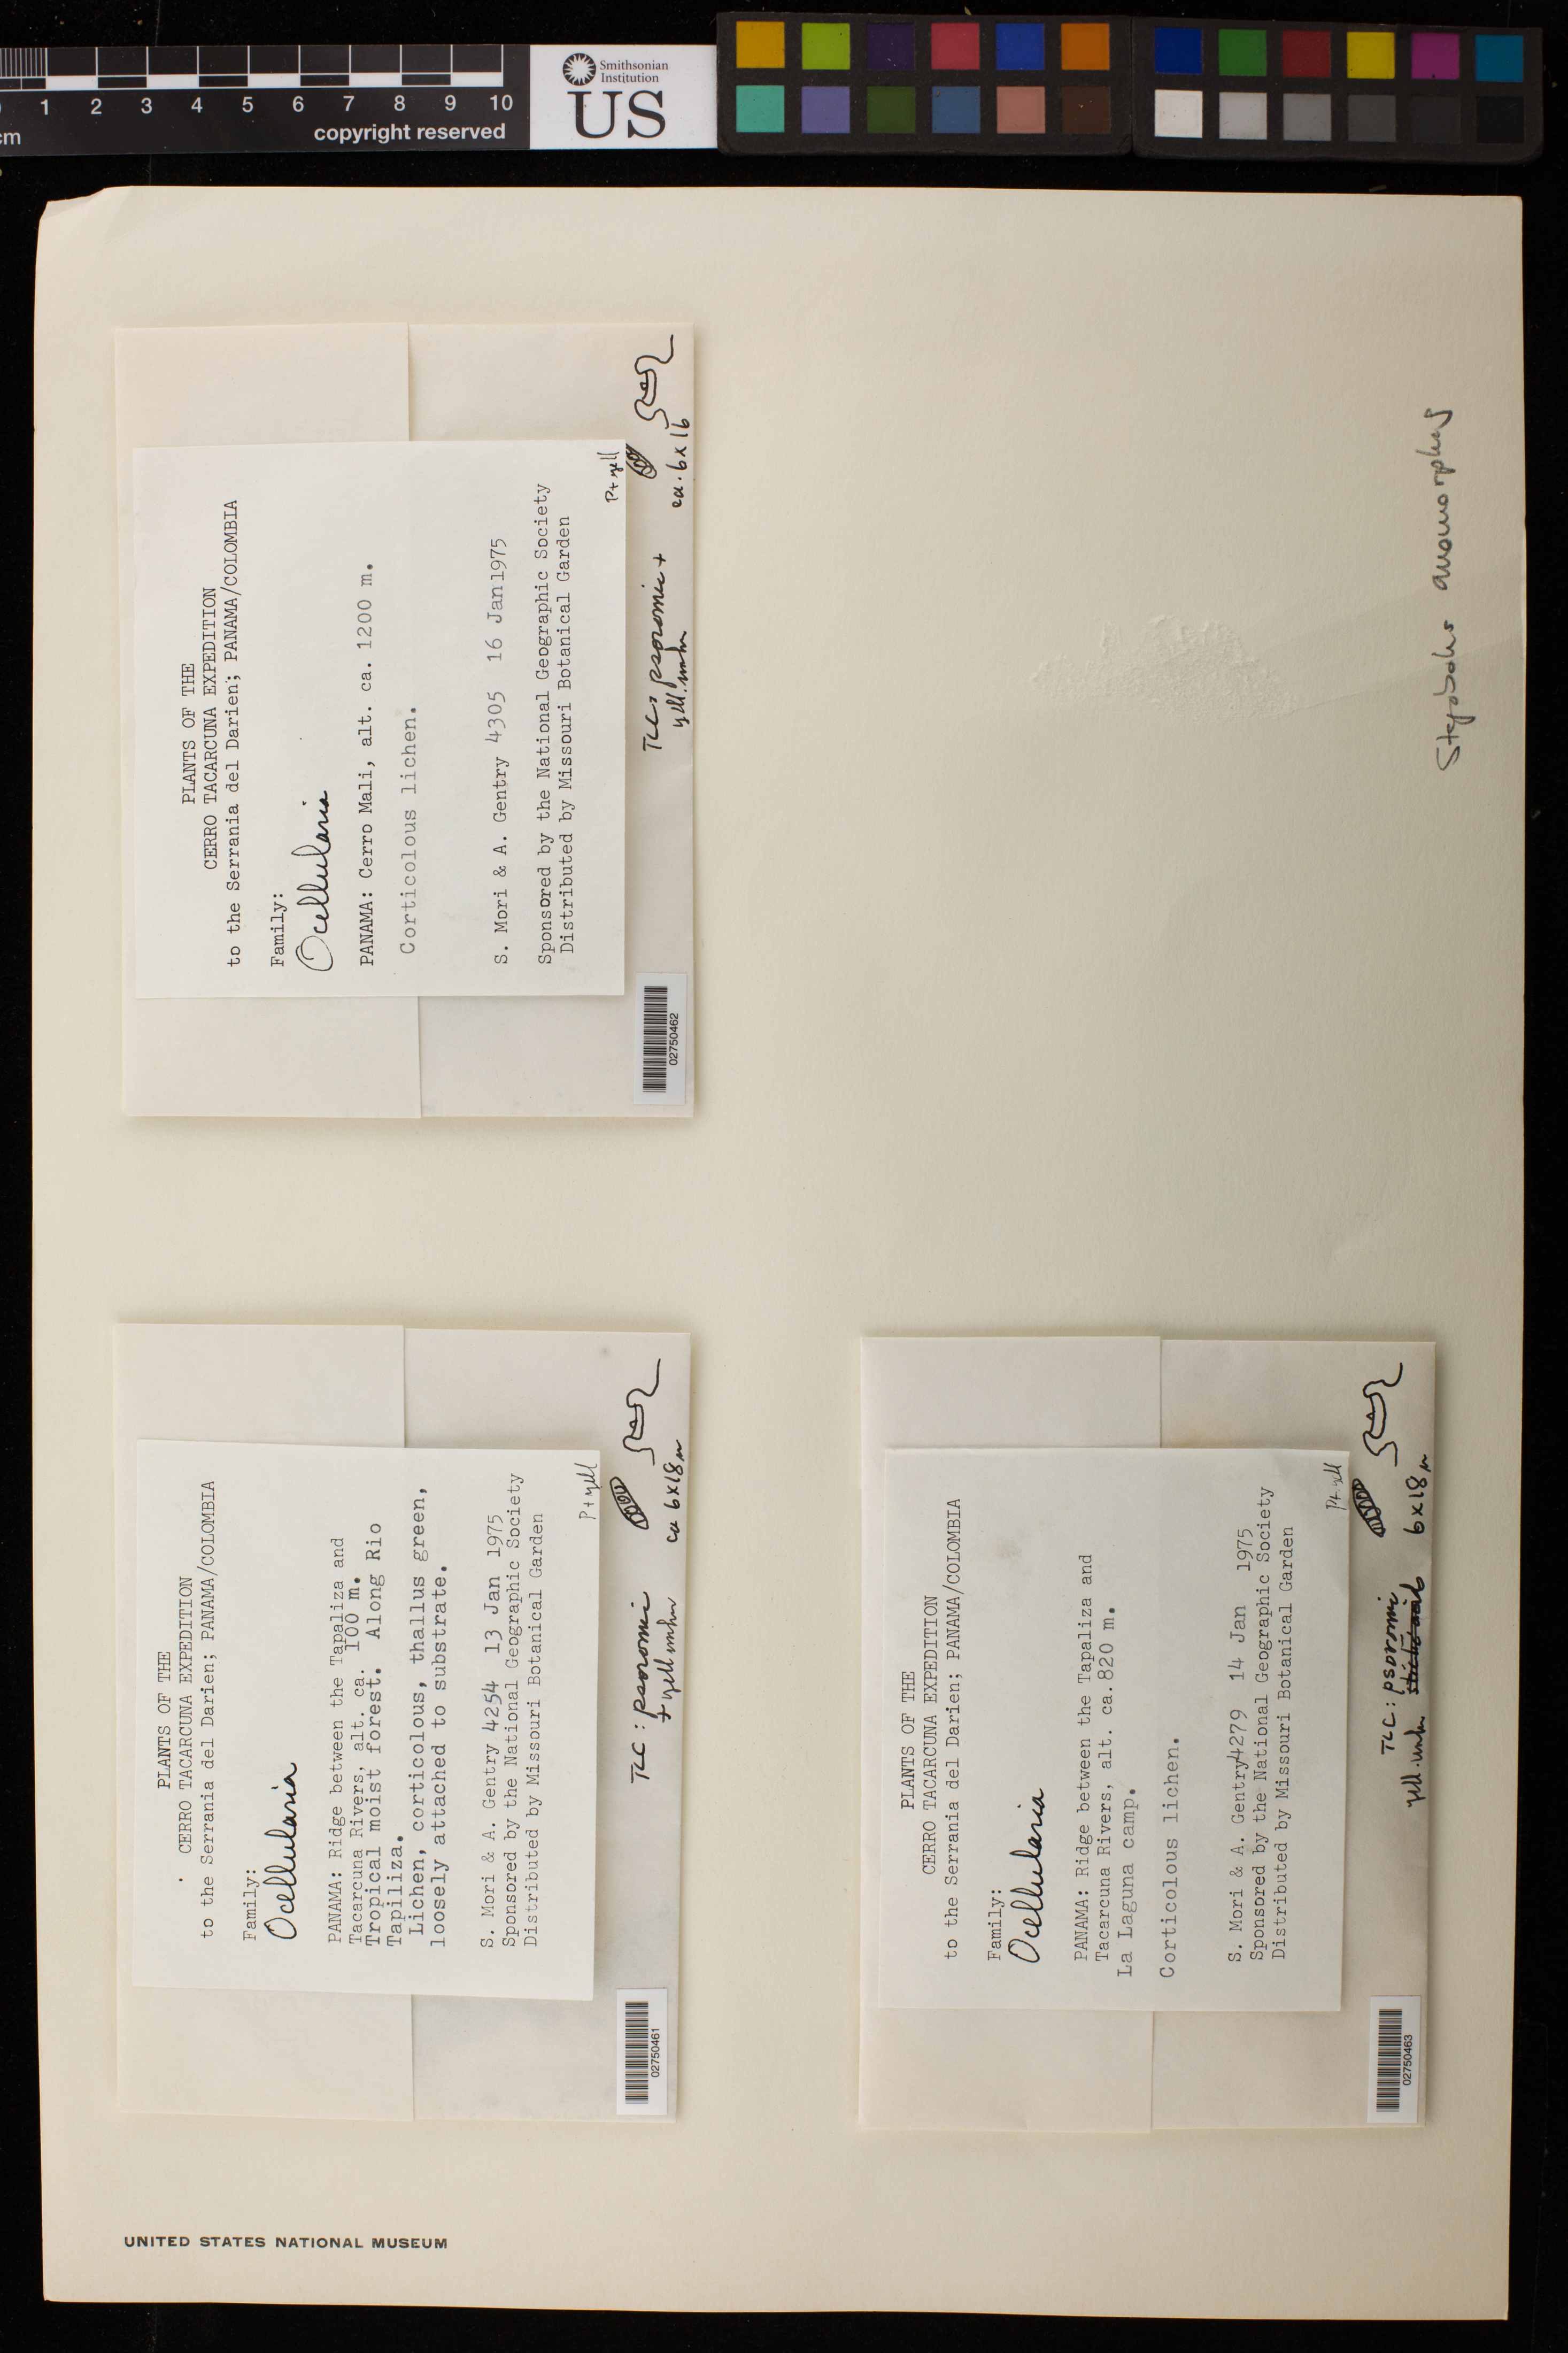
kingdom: Fungi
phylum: Ascomycota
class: Lecanoromycetes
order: Ostropales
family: Graphidaceae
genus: Ocellularia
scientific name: Ocellularia americana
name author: Hale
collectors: S. Mori & A. H. Gentry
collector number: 4305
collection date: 1975-01-16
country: Panama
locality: Cerro Mali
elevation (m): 1200